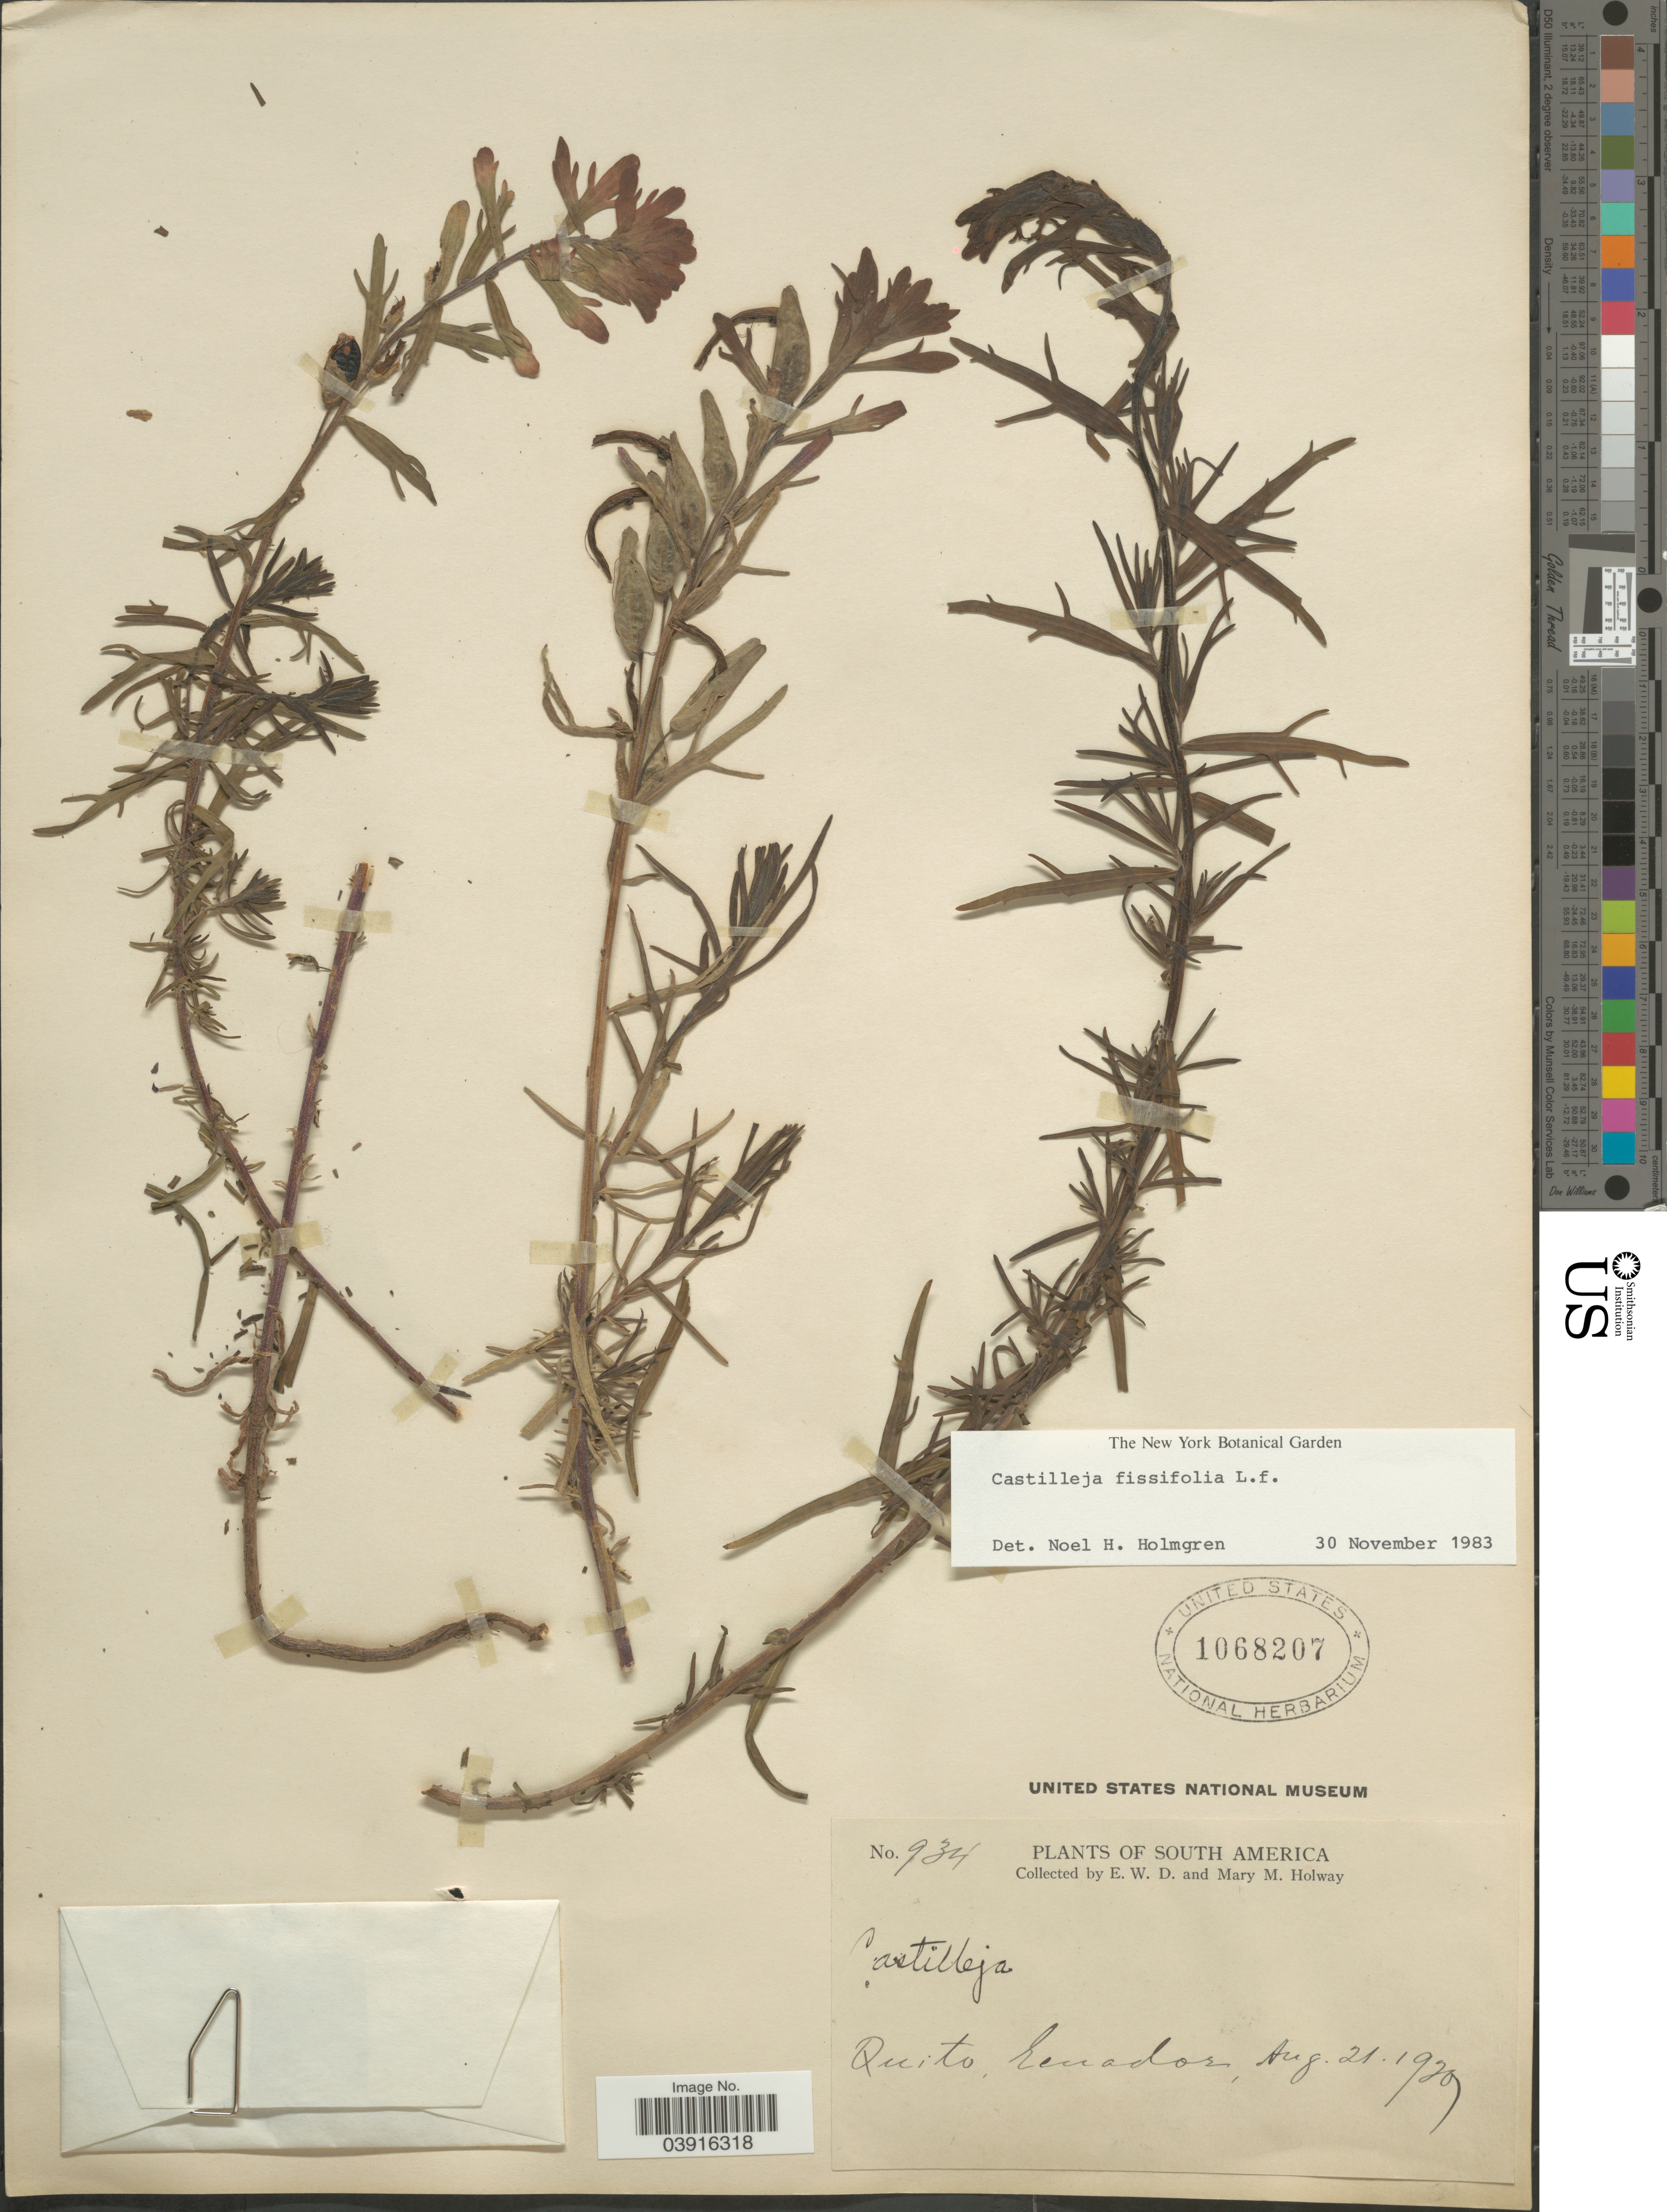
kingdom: Plantae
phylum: Tracheophyta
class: Magnoliopsida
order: Lamiales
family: Orobanchaceae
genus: Castilleja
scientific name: Castilleja fissifolia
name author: L. f.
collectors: E. W. D. Holway & M. M. Holway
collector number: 934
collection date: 1929-08-21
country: Ecuador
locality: Quito.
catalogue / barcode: US 1068207